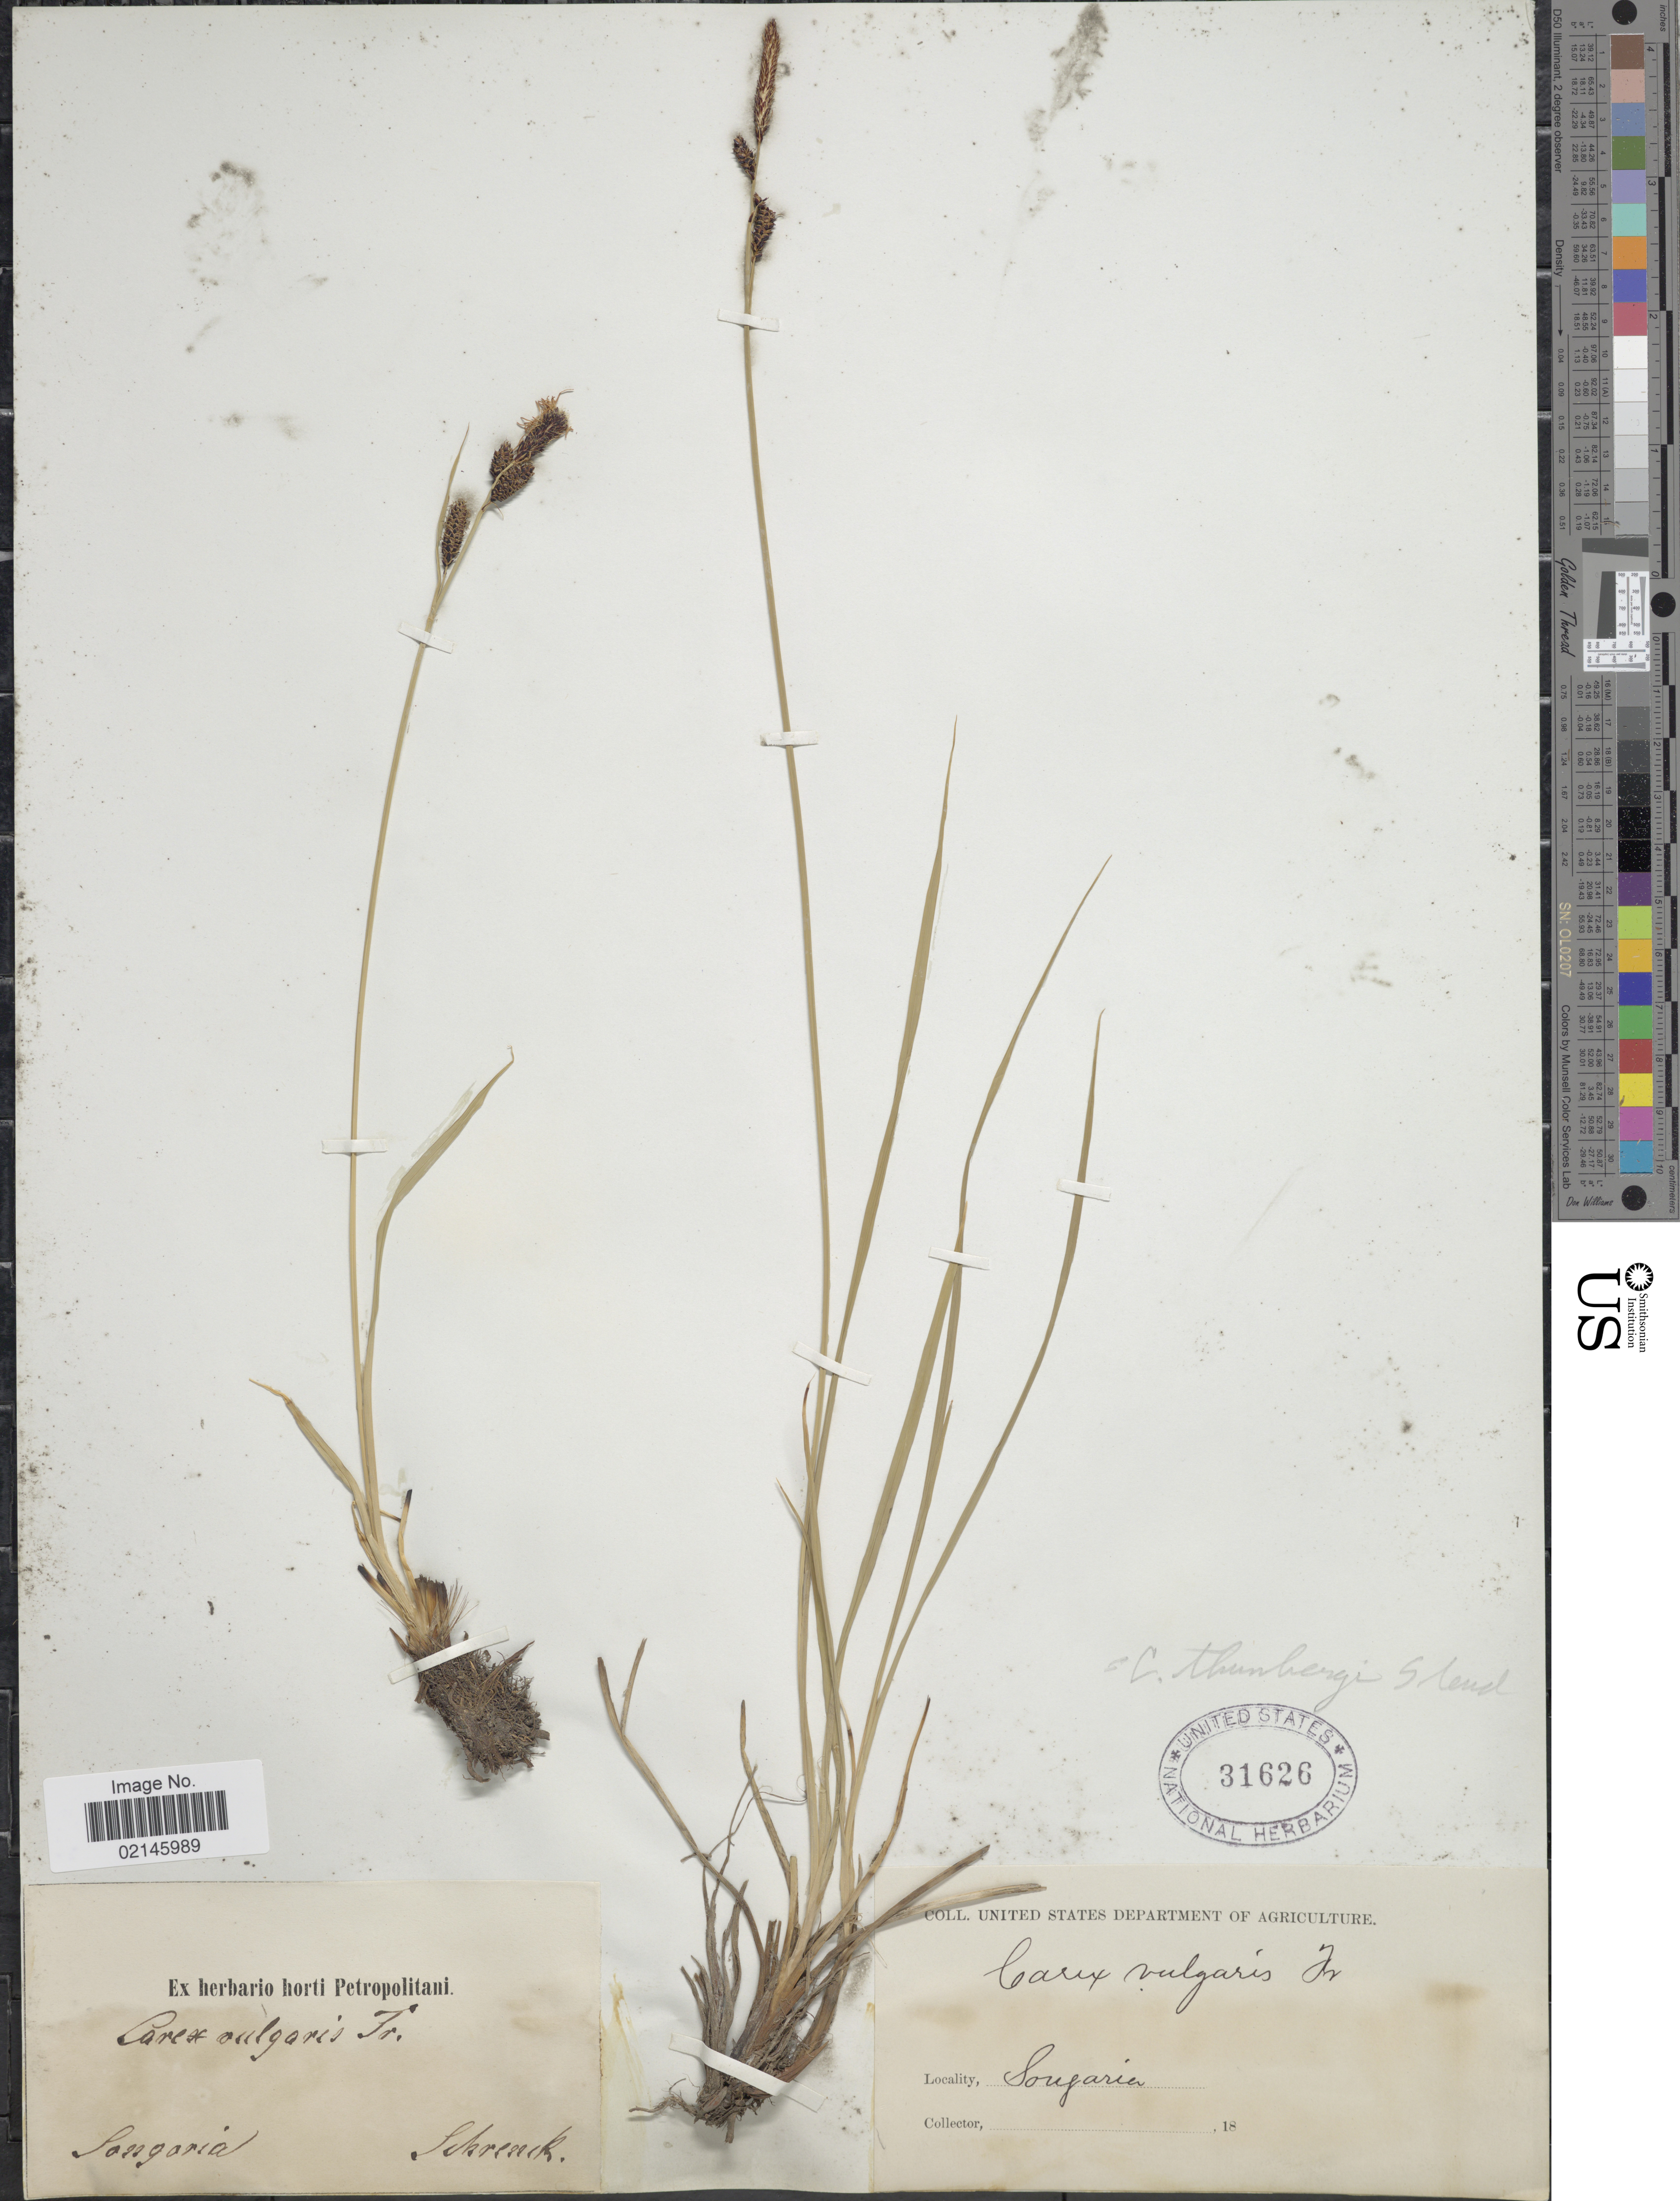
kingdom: Plantae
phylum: Tracheophyta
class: Liliopsida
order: Poales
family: Cyperaceae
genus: Carex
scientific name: Carex thunbergii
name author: Steud.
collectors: -- Schrenck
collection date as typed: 18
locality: Sougaria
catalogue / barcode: US 31626